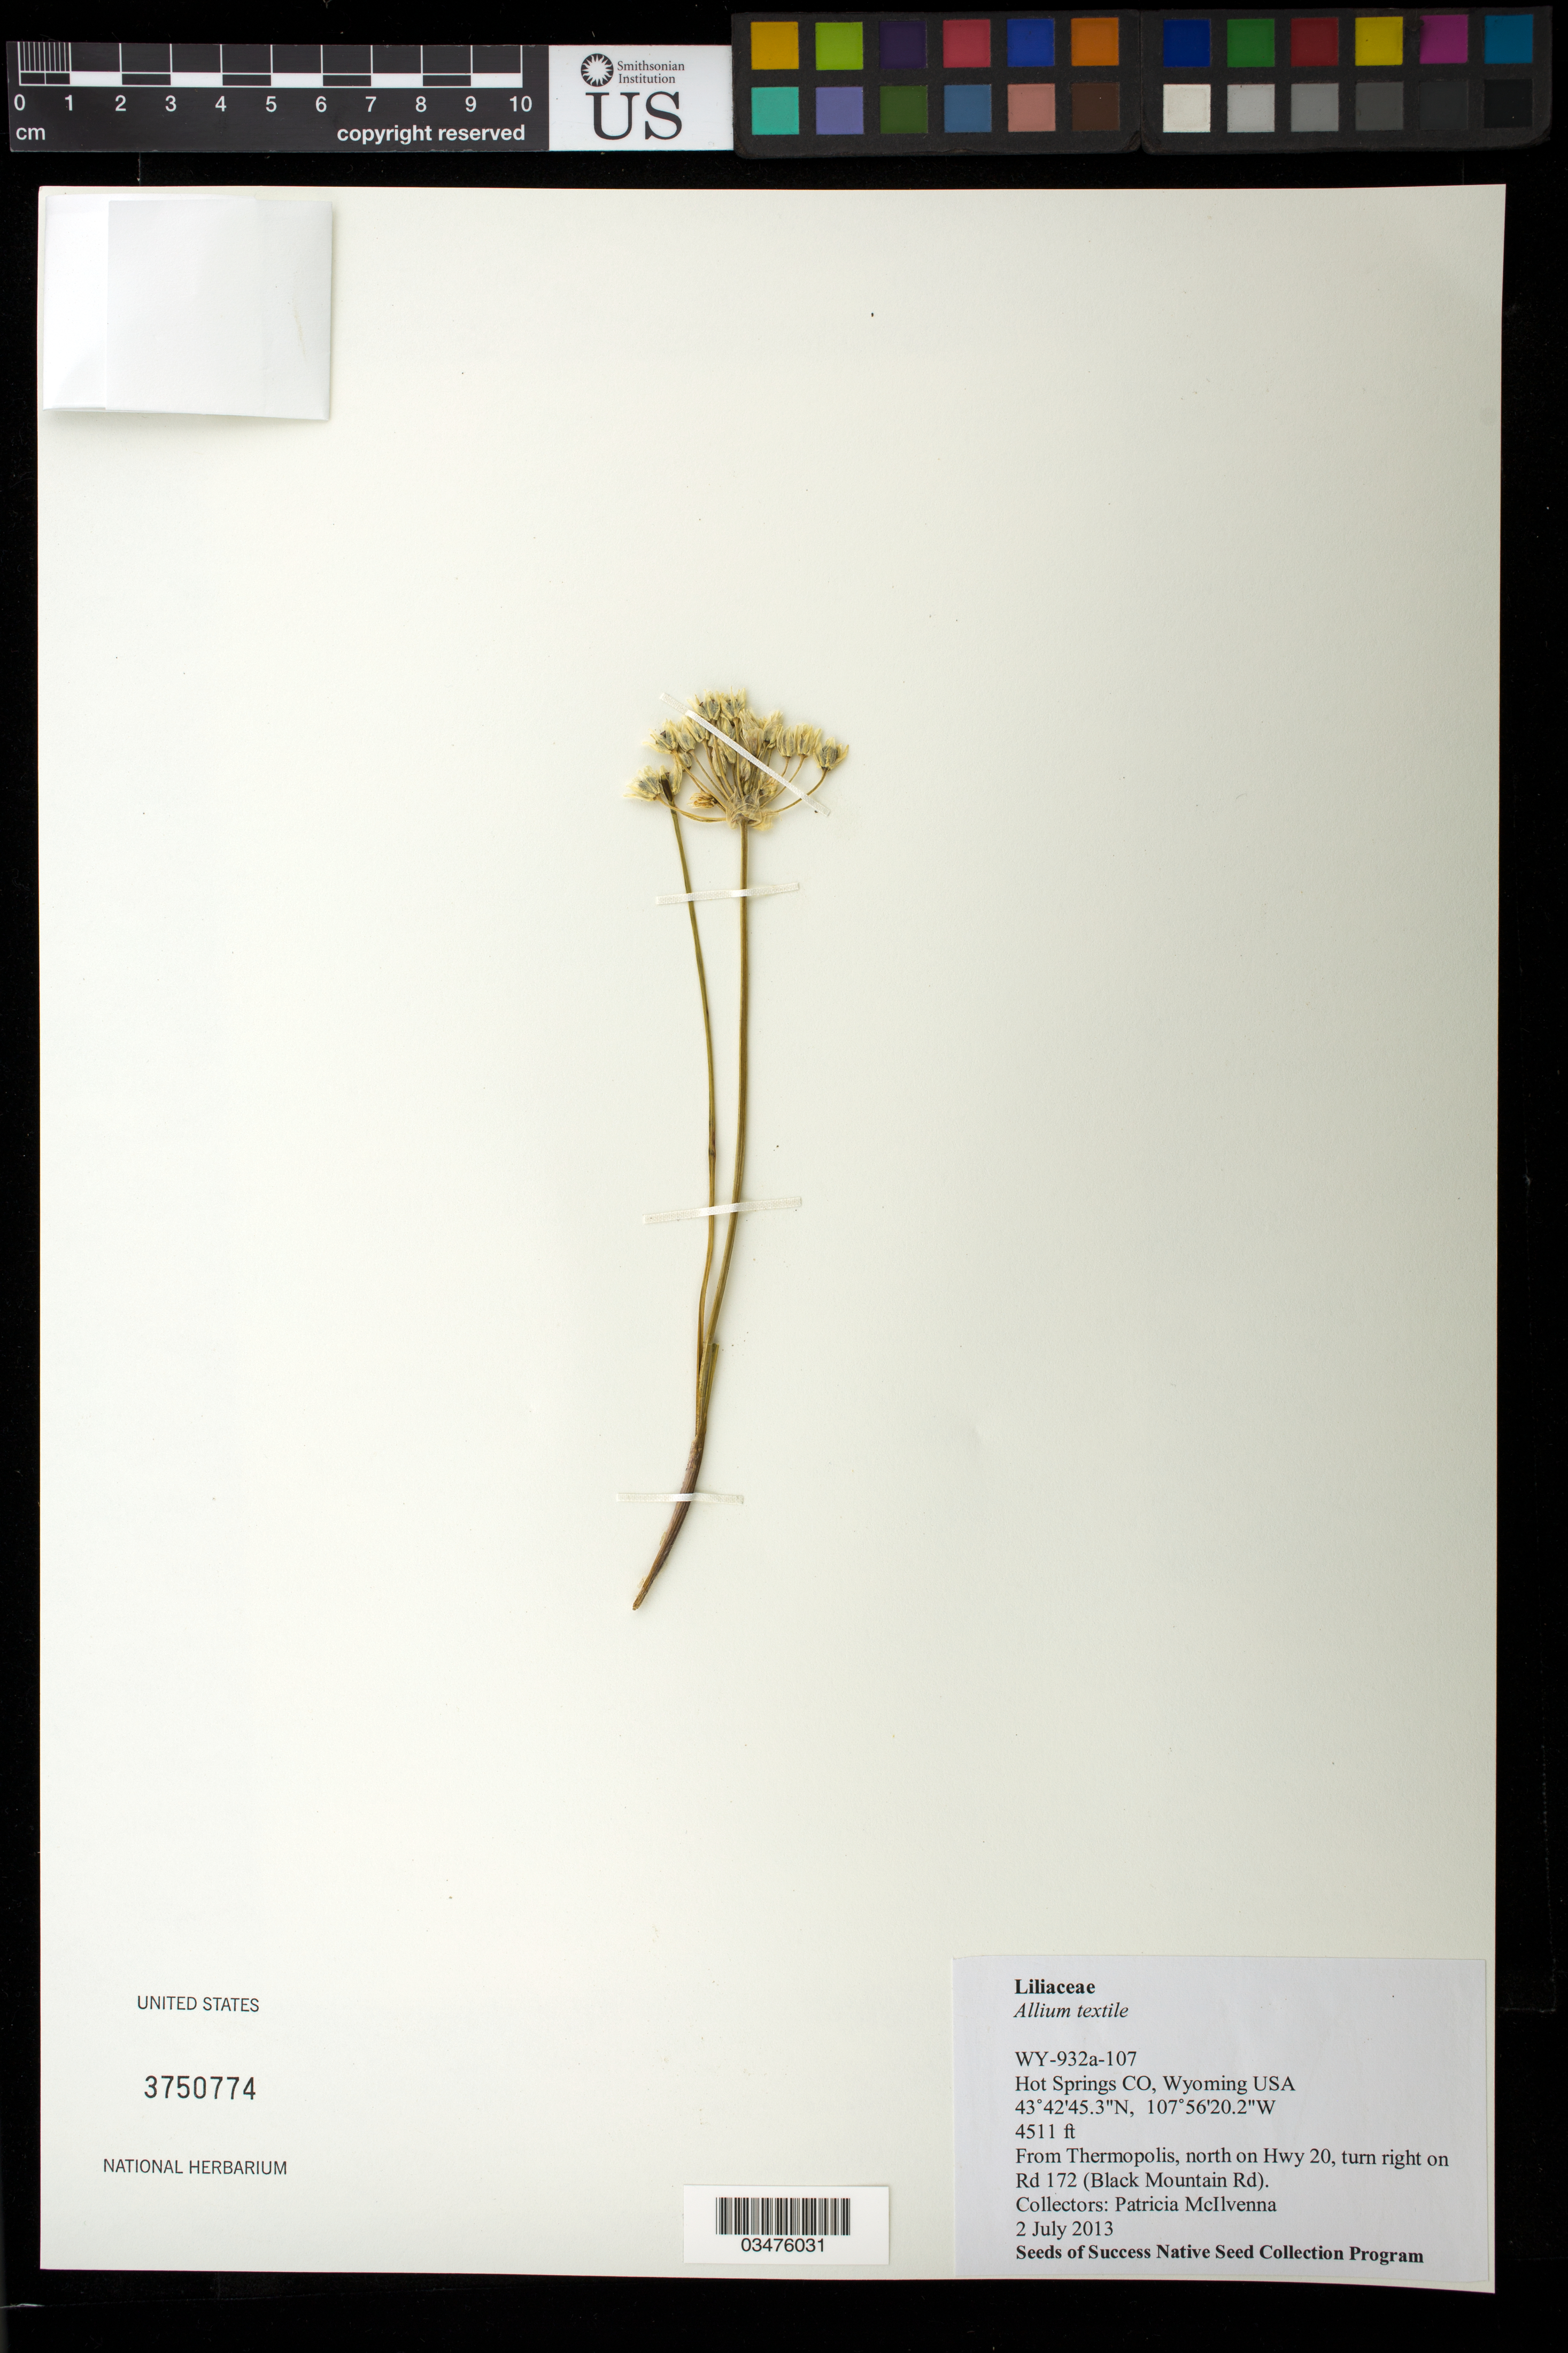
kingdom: Plantae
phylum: Tracheophyta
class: Liliopsida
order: Asparagales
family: Amaryllidaceae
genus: Allium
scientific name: Allium textile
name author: A. Nelson & J.F. Macbr.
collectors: P. McIlvenna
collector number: WY932A-107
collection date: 2013-07-02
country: United States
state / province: Wyoming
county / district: Hot Springs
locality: From Thermopolis, north on Hwy 20, turn right on Rd 172 (Black Mountain Rd).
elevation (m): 1375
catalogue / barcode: US 3750774